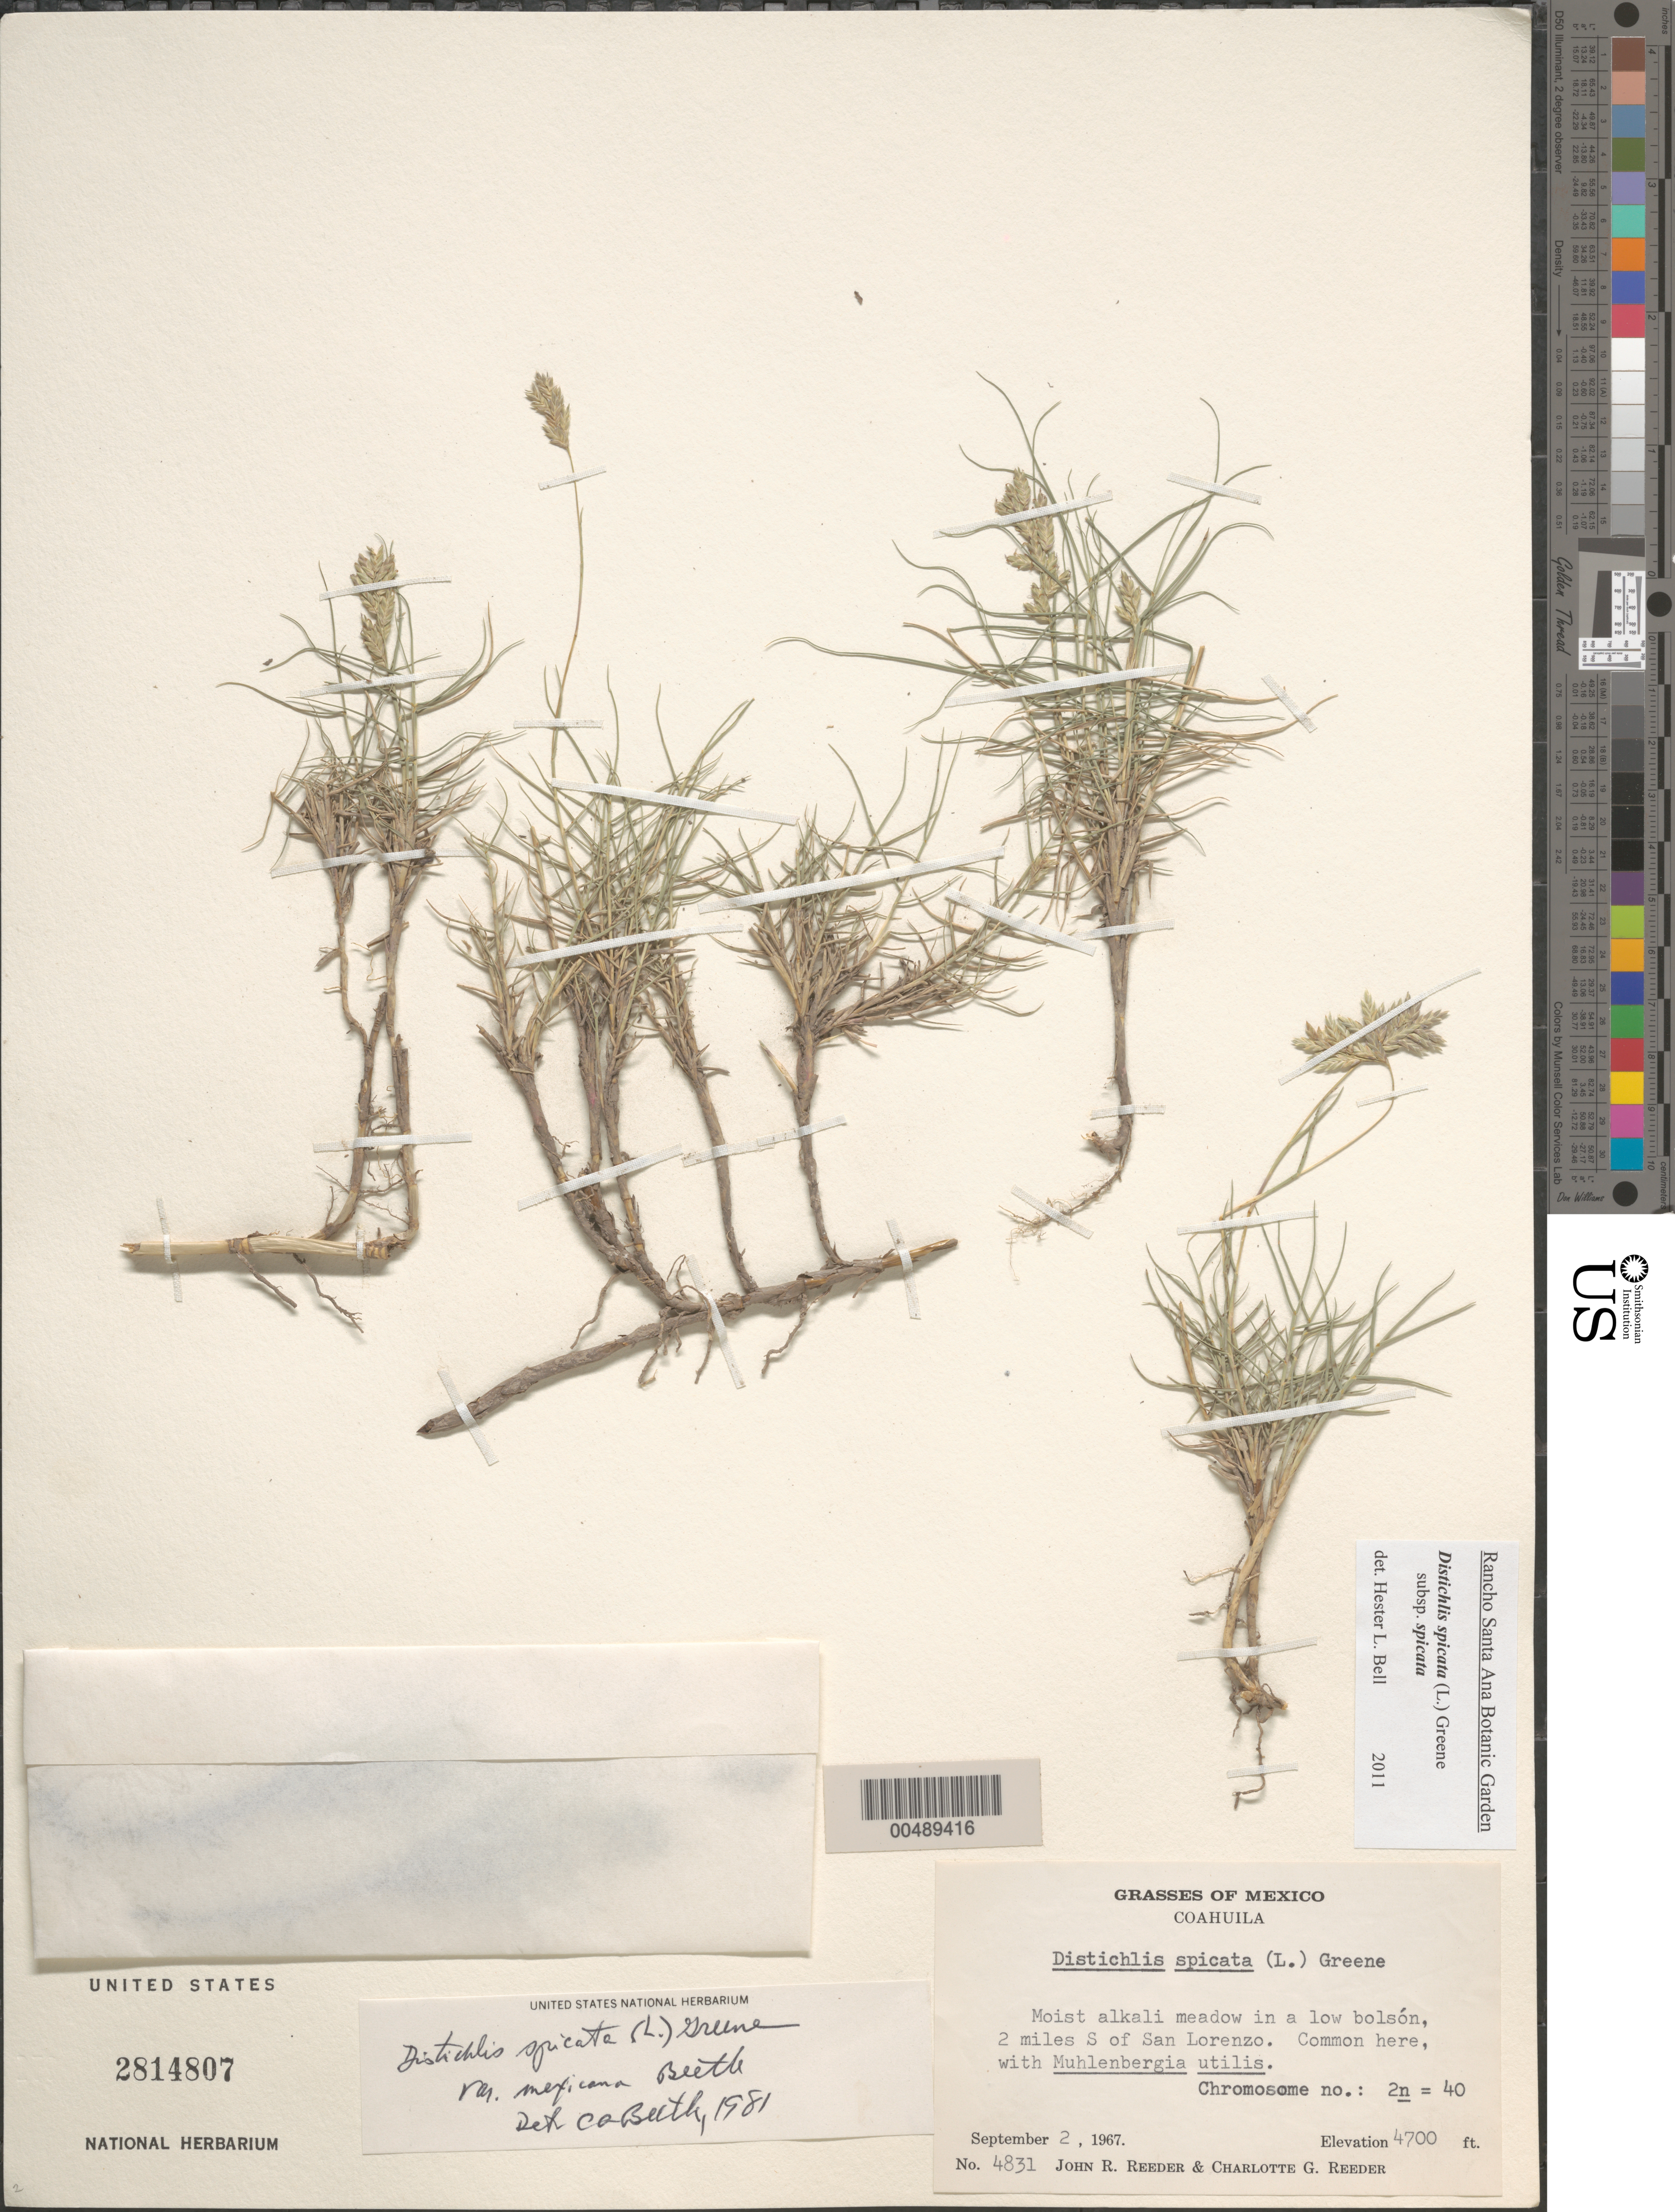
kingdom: Plantae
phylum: Tracheophyta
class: Liliopsida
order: Poales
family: Poaceae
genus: Distichlis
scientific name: Distichlis spicata subsp. spicata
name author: (L.) Greene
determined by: Bell, H. L.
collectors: J. R. Reeder & C. G. Reeder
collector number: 4831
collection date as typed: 2 Sep 1967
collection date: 1967-09-02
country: Mexico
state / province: Coahuila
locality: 2 mi S of San Lorenzo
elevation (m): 1433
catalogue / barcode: US 2814807